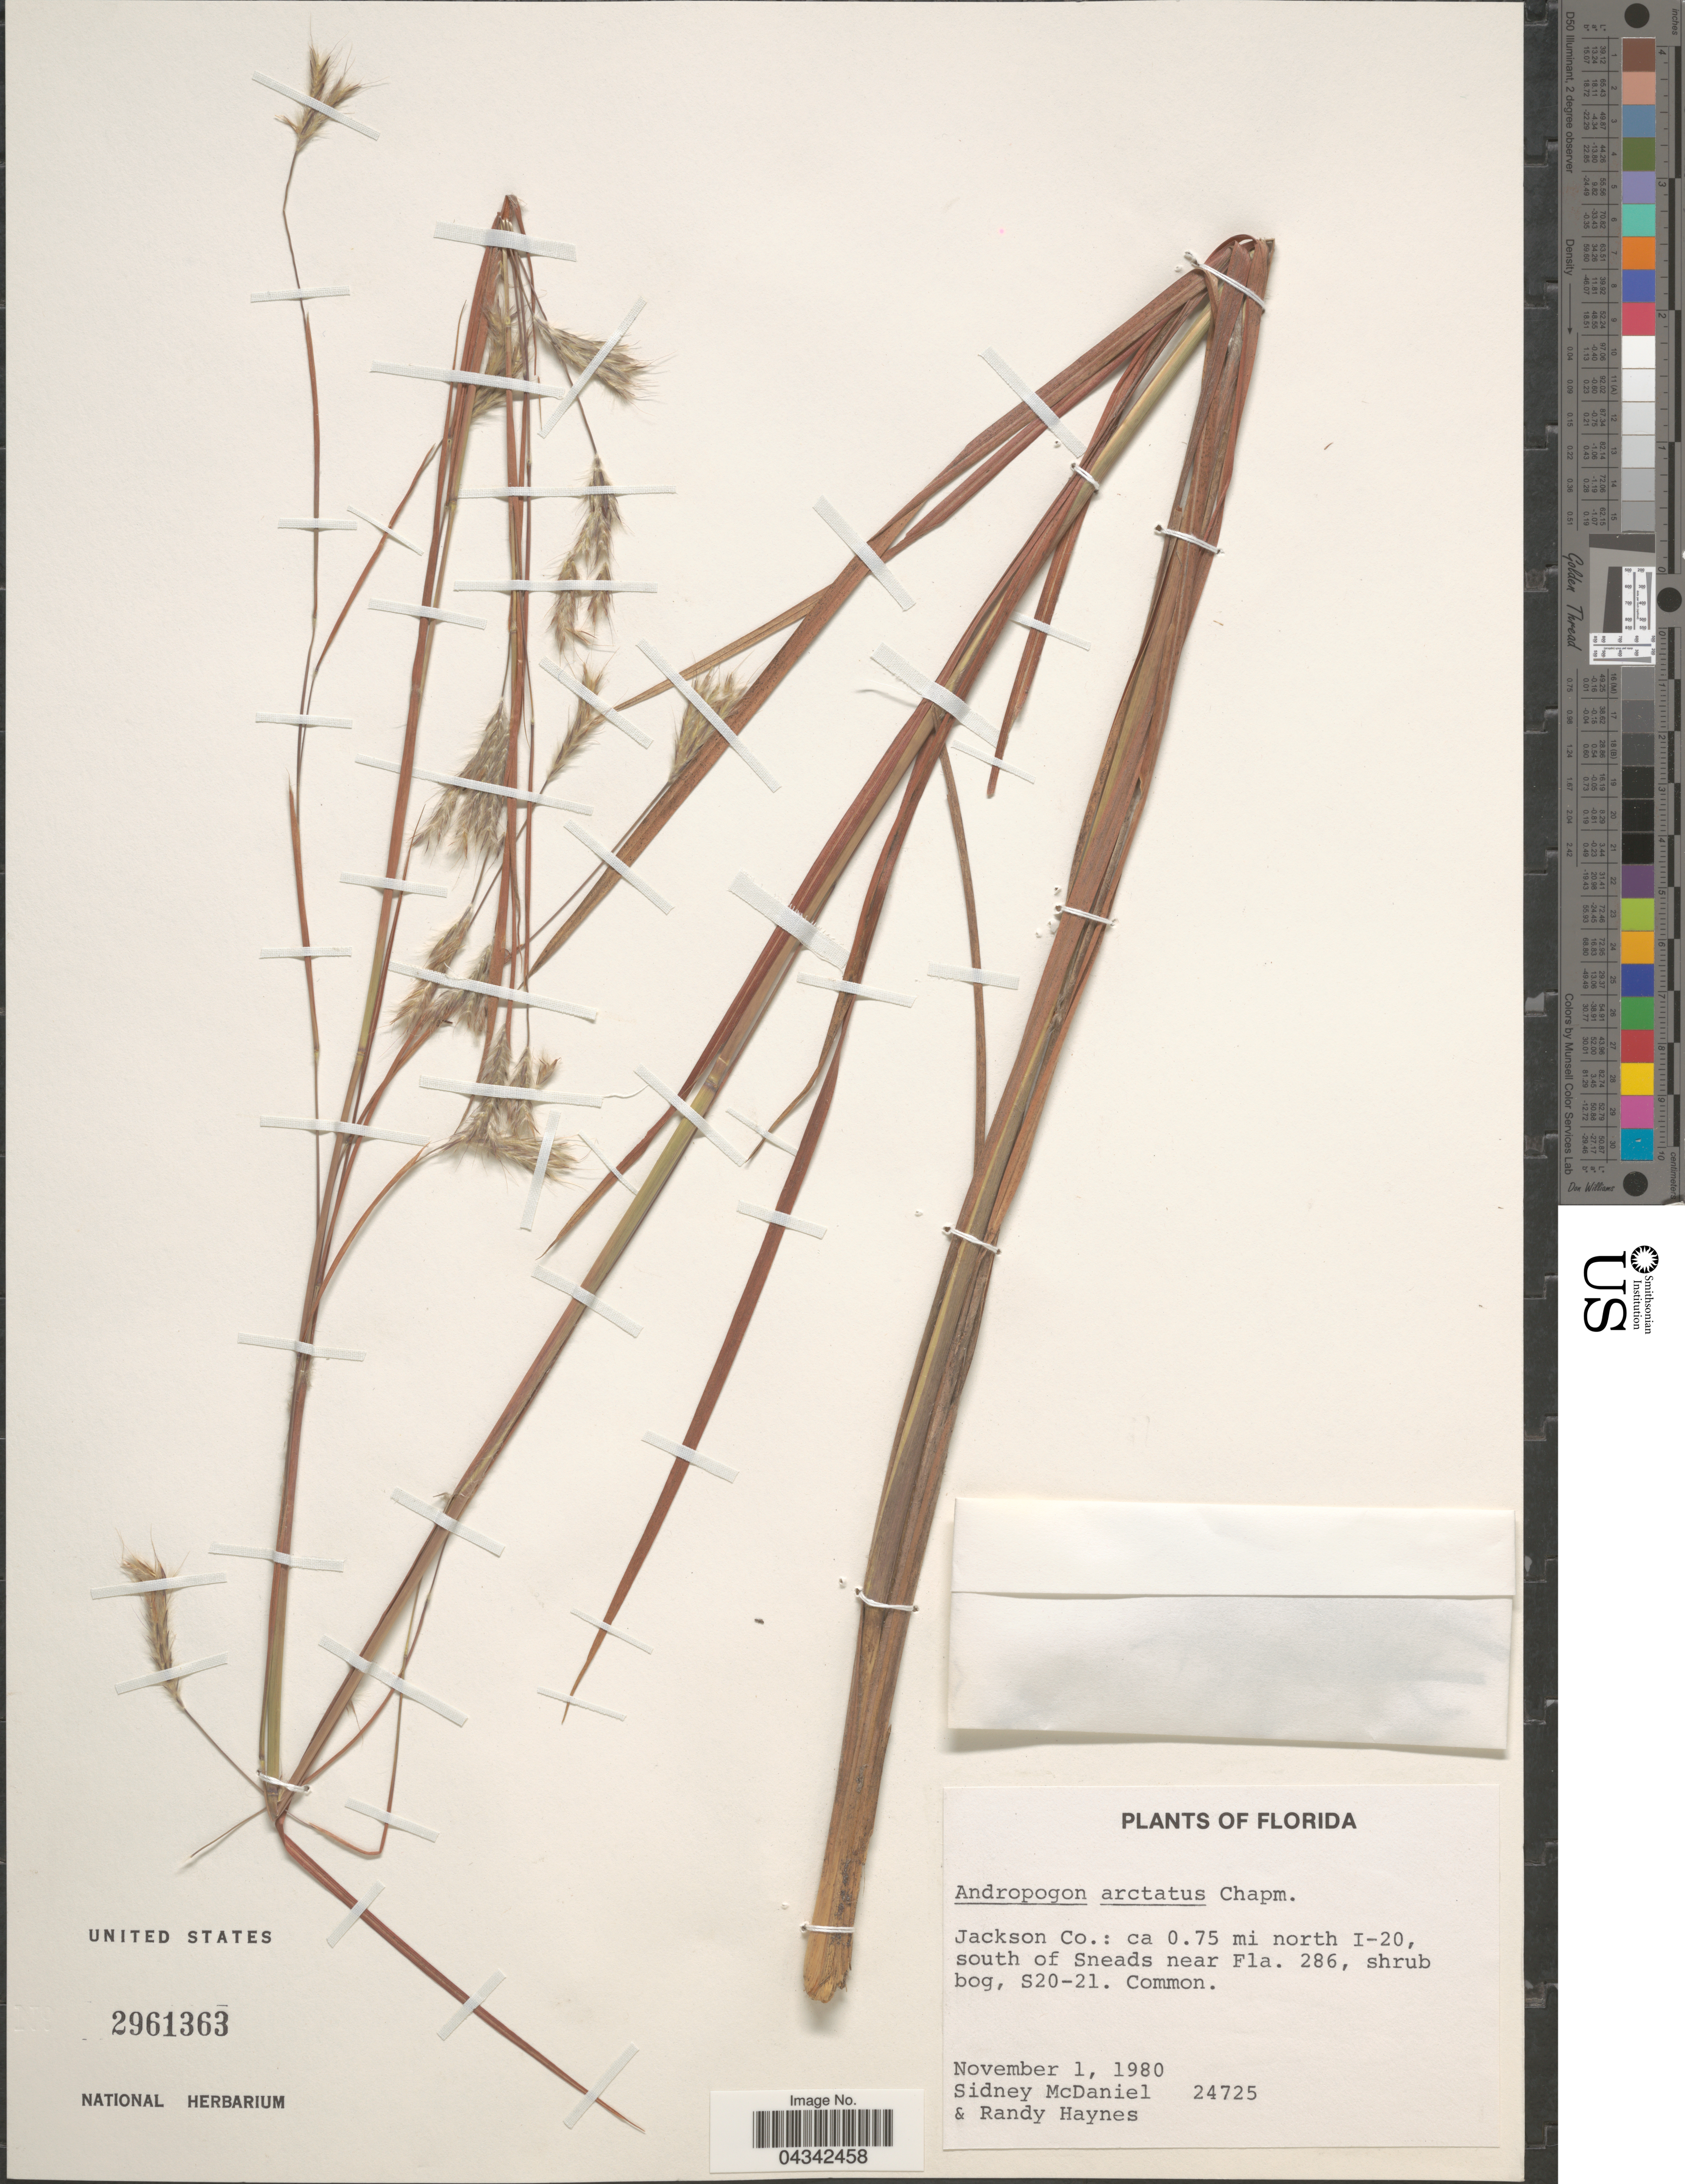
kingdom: Plantae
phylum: Tracheophyta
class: Liliopsida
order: Poales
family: Poaceae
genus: Andropogon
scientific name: Andropogon arctatus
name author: Chapm.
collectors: S. McDaniel & R. Haynes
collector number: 24725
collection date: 1980-11-01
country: United States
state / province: Florida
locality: Jackson Co.: ca 0.75 mi north I-20, south of Sneads near Fla. 286, shrub bog, S20-21.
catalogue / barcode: US 2961363